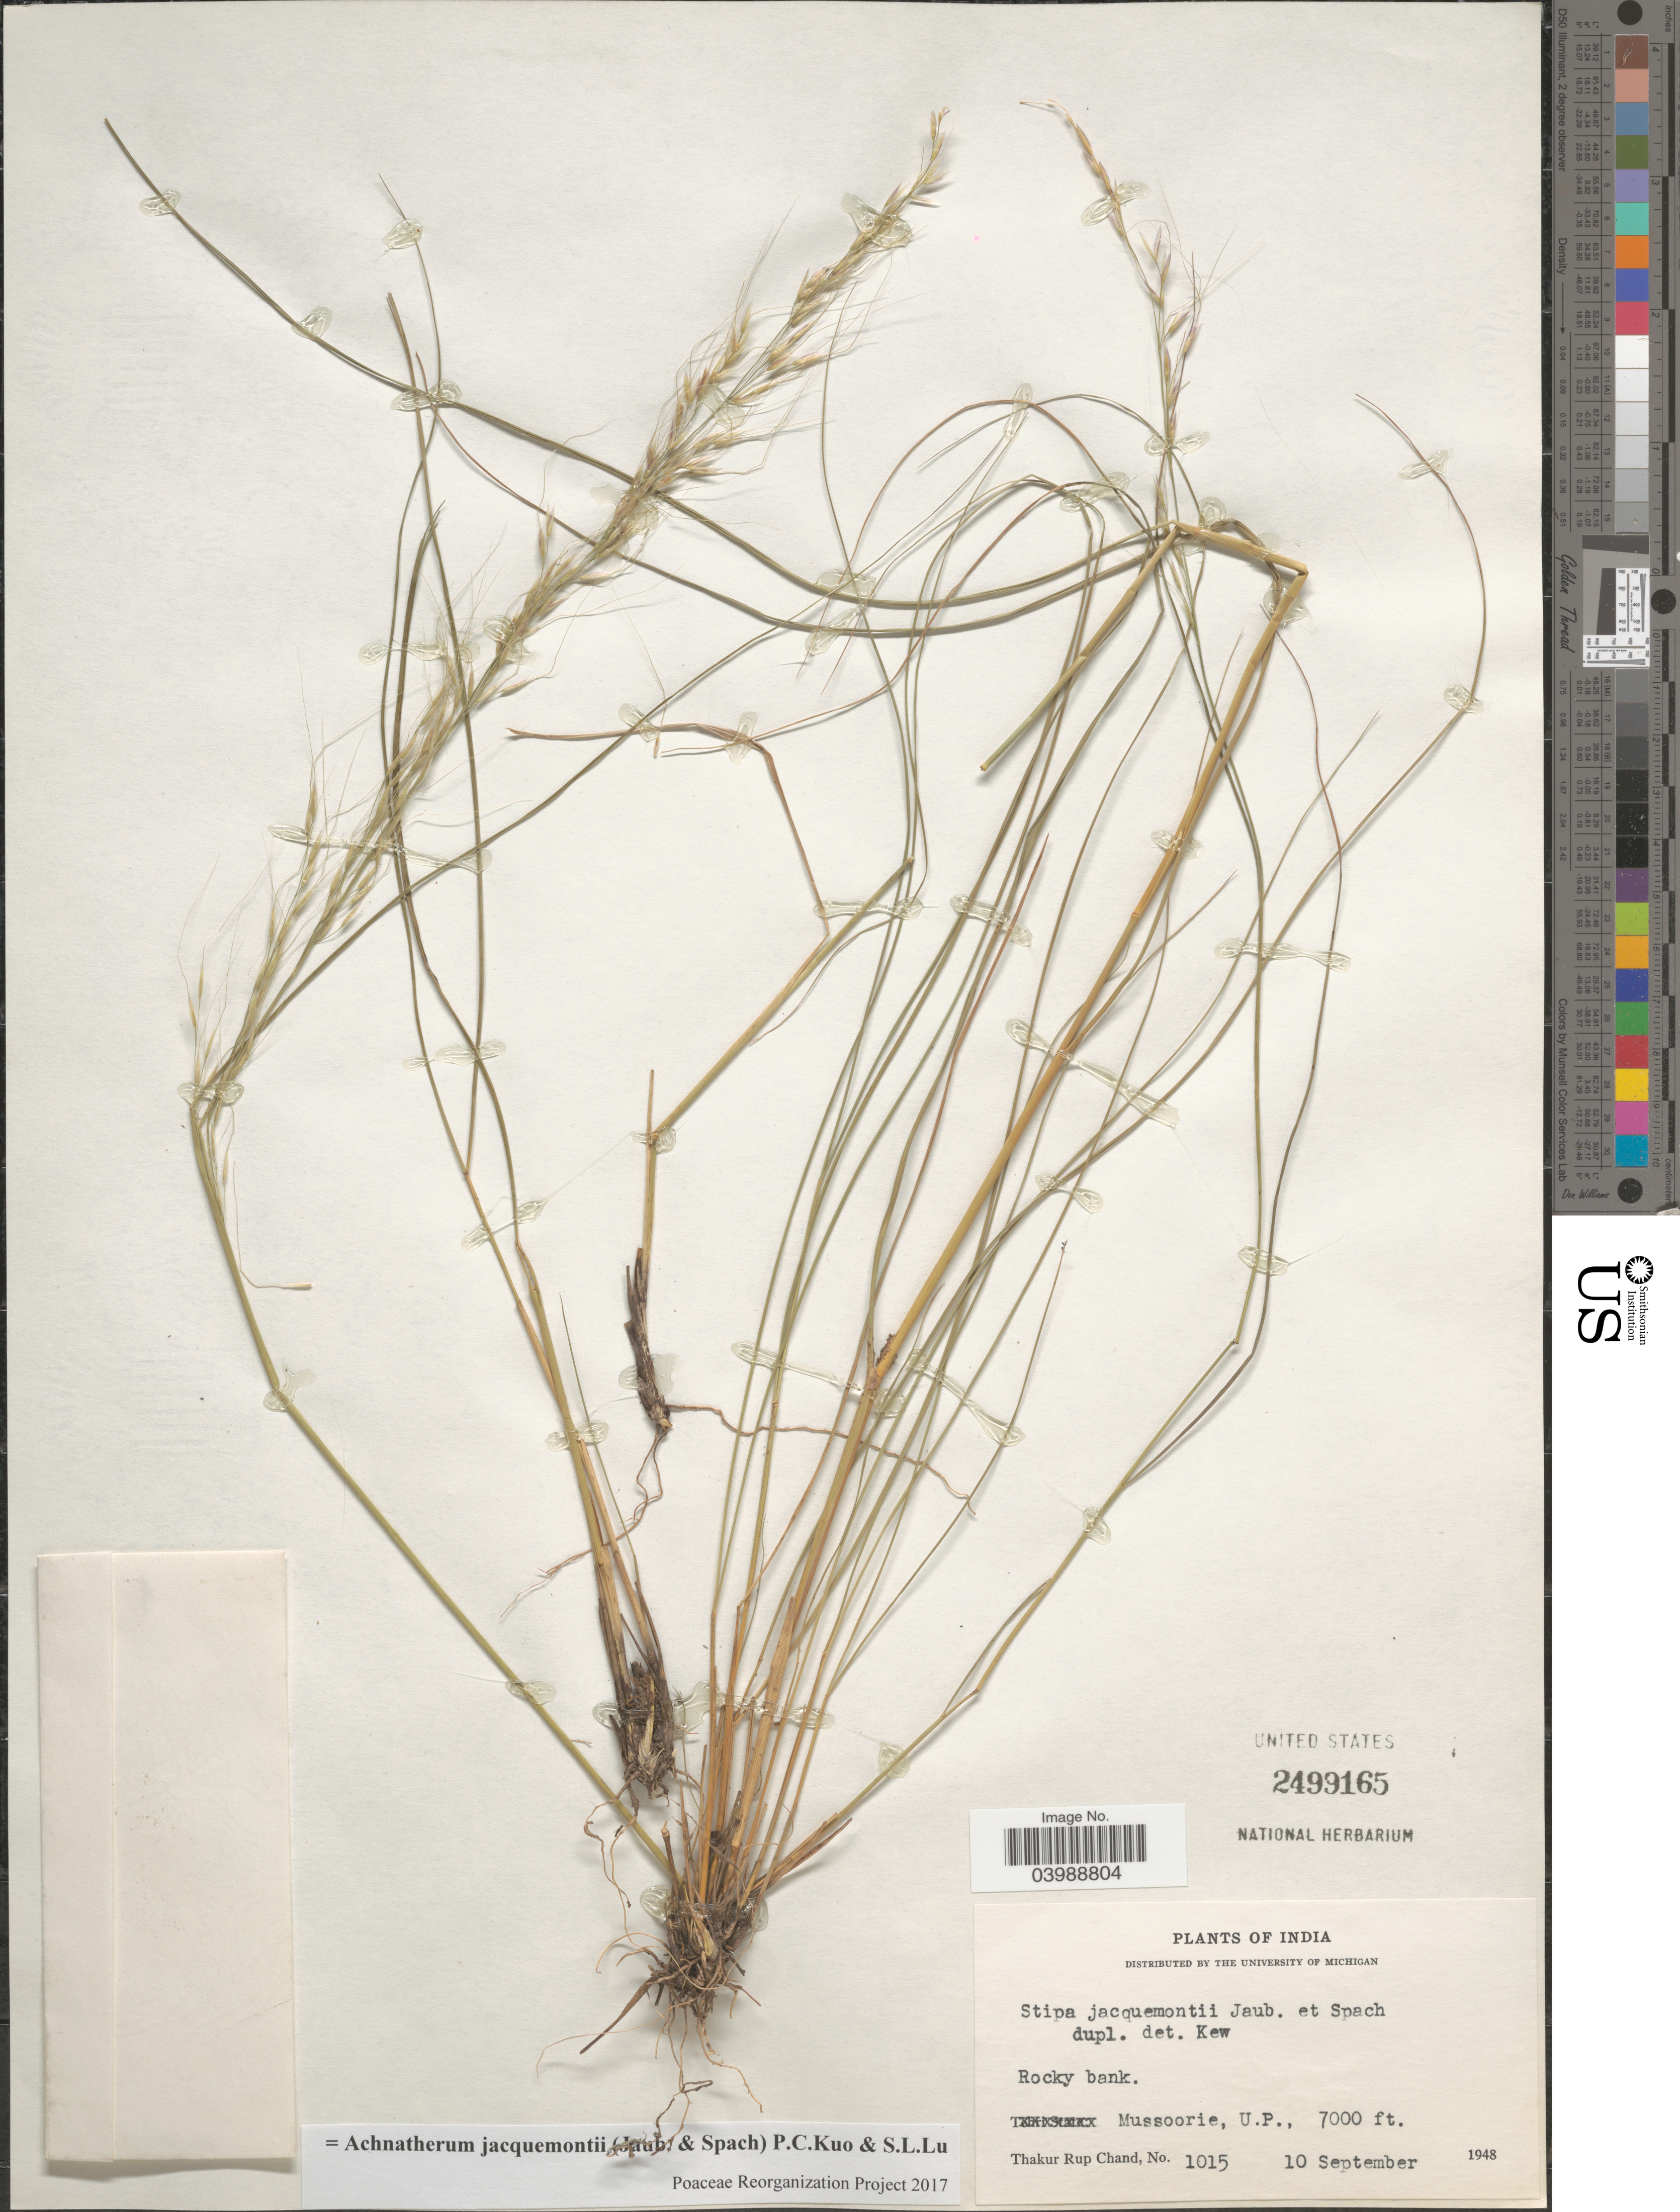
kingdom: Plantae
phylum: Tracheophyta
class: Liliopsida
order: Poales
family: Poaceae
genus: Achnatherum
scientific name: Achnatherum jacquemontii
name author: (Jaub.) P.C. Kuo & S.L. Lu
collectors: T. R. Chand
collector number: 1015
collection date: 1948-09-10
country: India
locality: Mussoorie, U.P.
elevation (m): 2134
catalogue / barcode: US 2499165